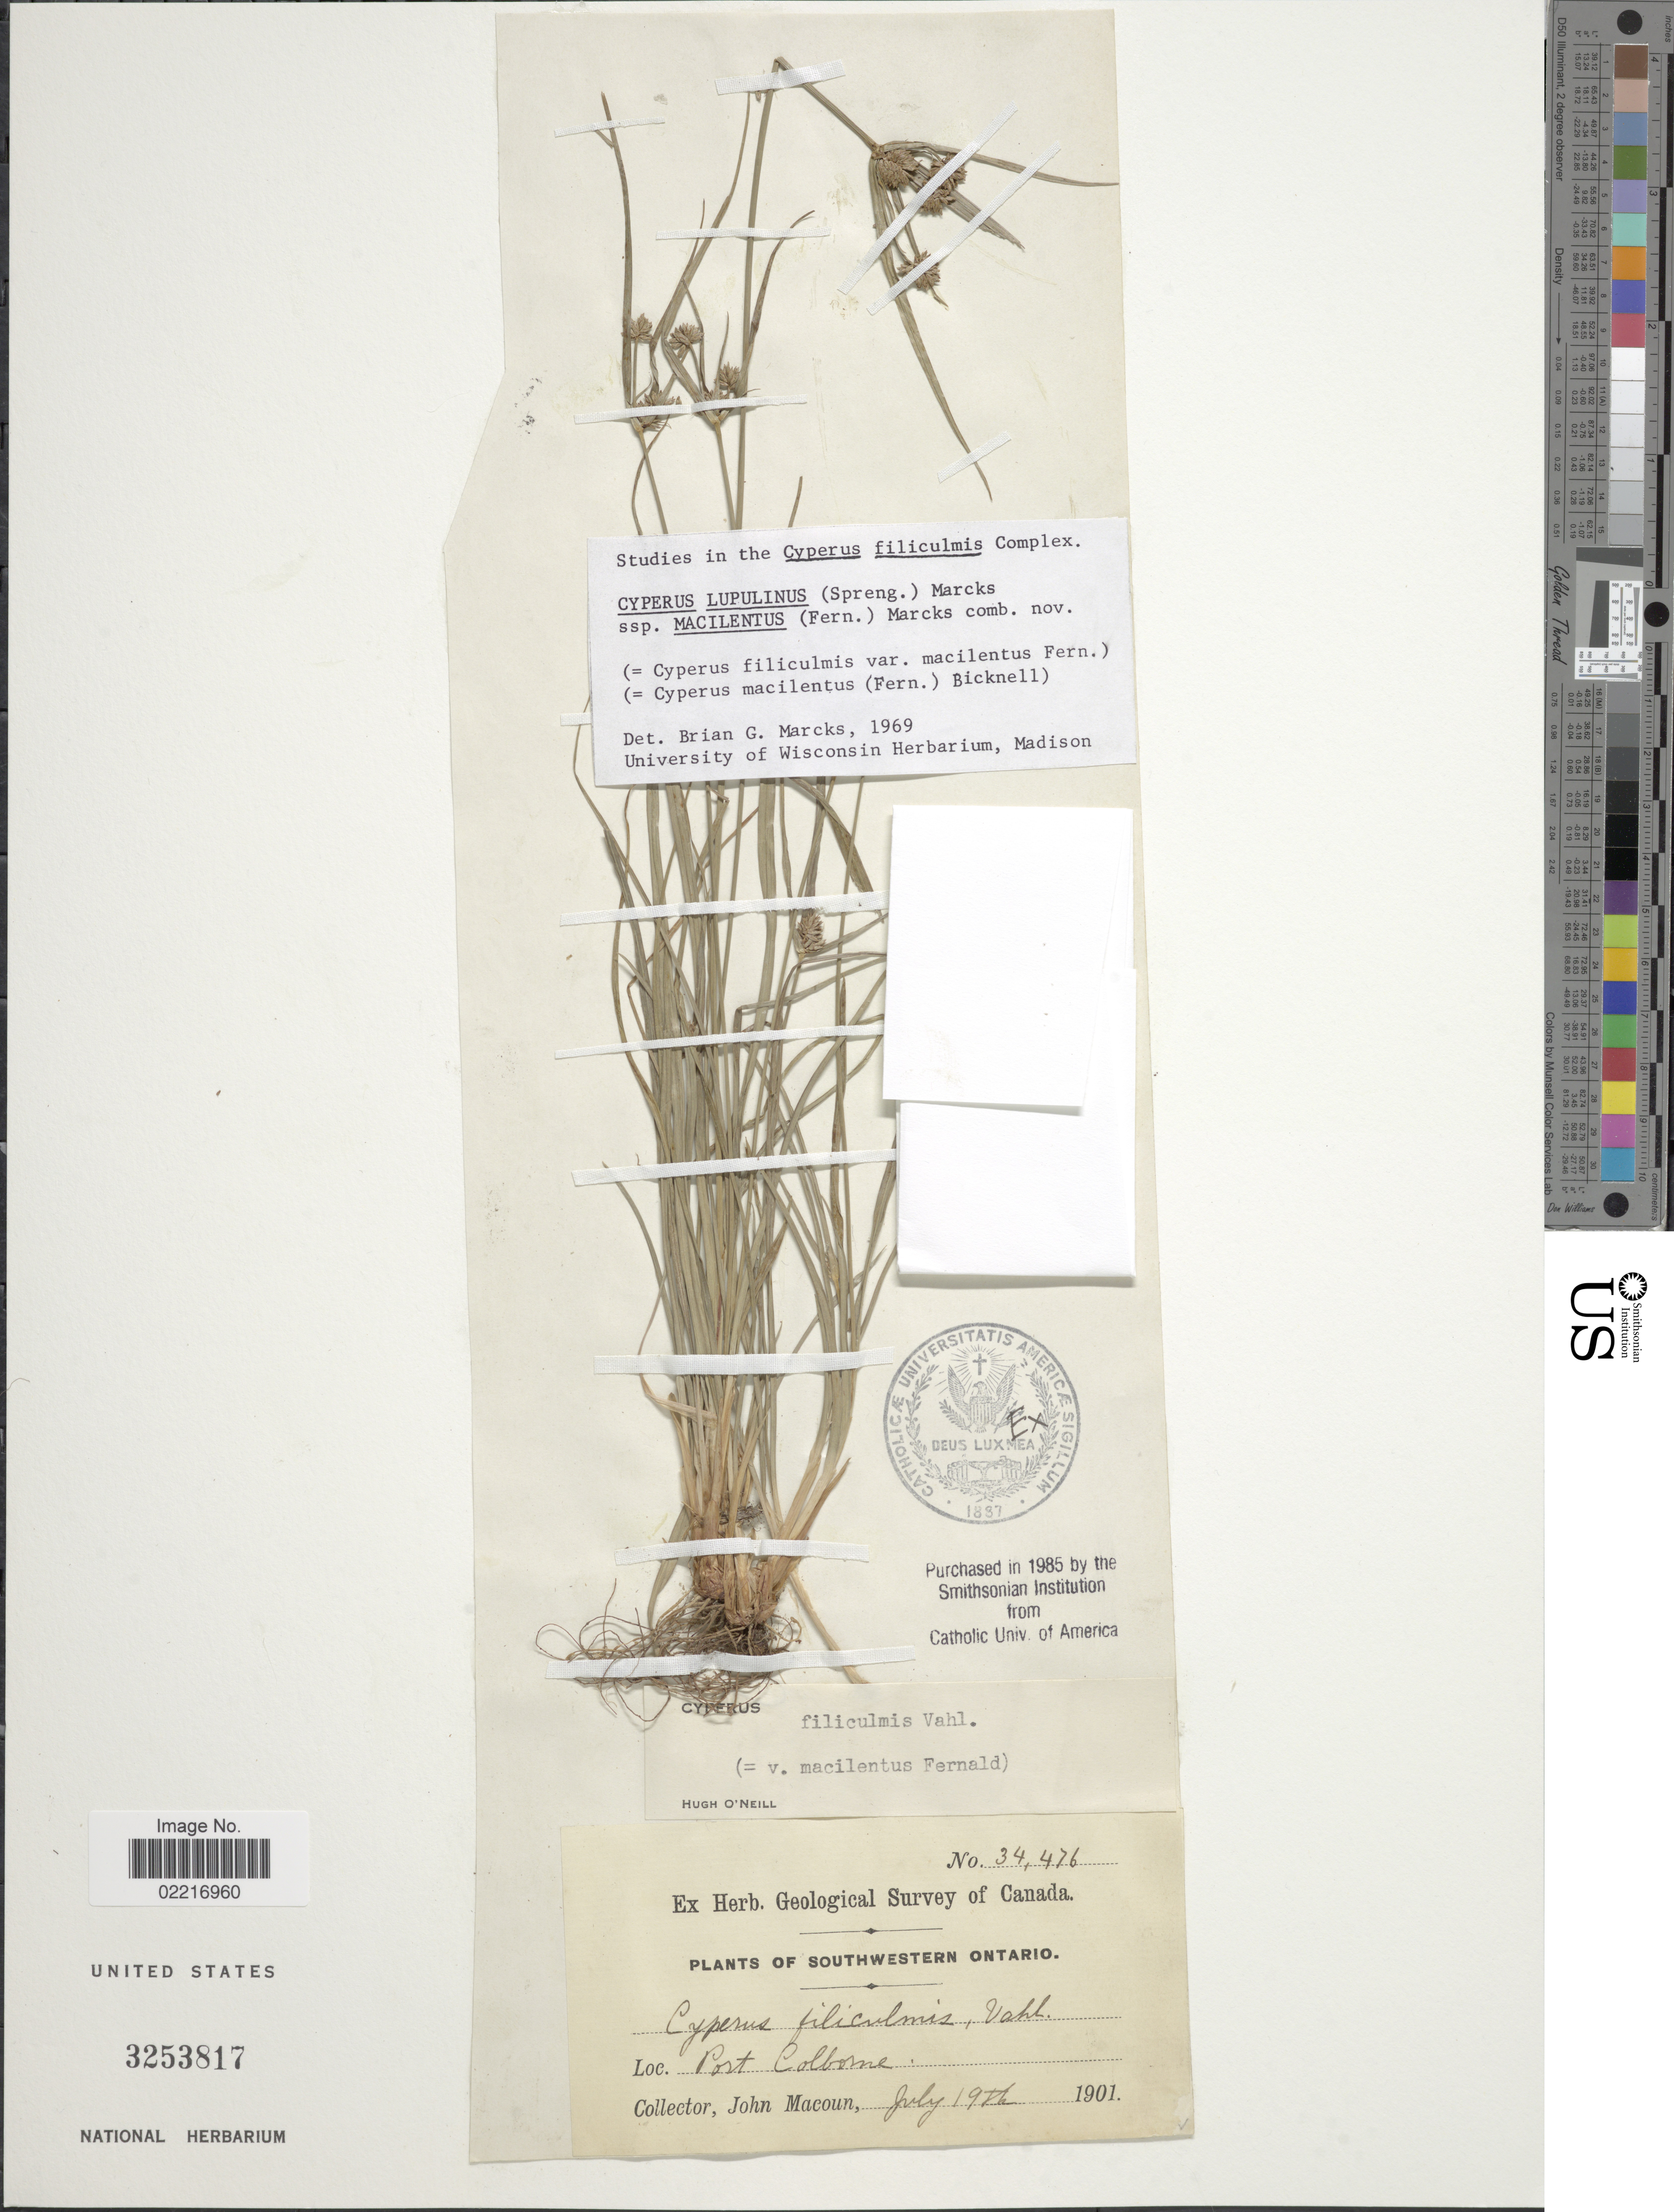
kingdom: Plantae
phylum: Tracheophyta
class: Liliopsida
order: Poales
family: Cyperaceae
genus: Cyperus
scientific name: Cyperus lupulinus subsp. macilentus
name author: (Fernald) Marcks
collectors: J. Macoun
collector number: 34476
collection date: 1901-07-19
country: Canada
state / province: Ontario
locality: Southwestern Ontario, Port Colborne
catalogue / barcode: US 3253817